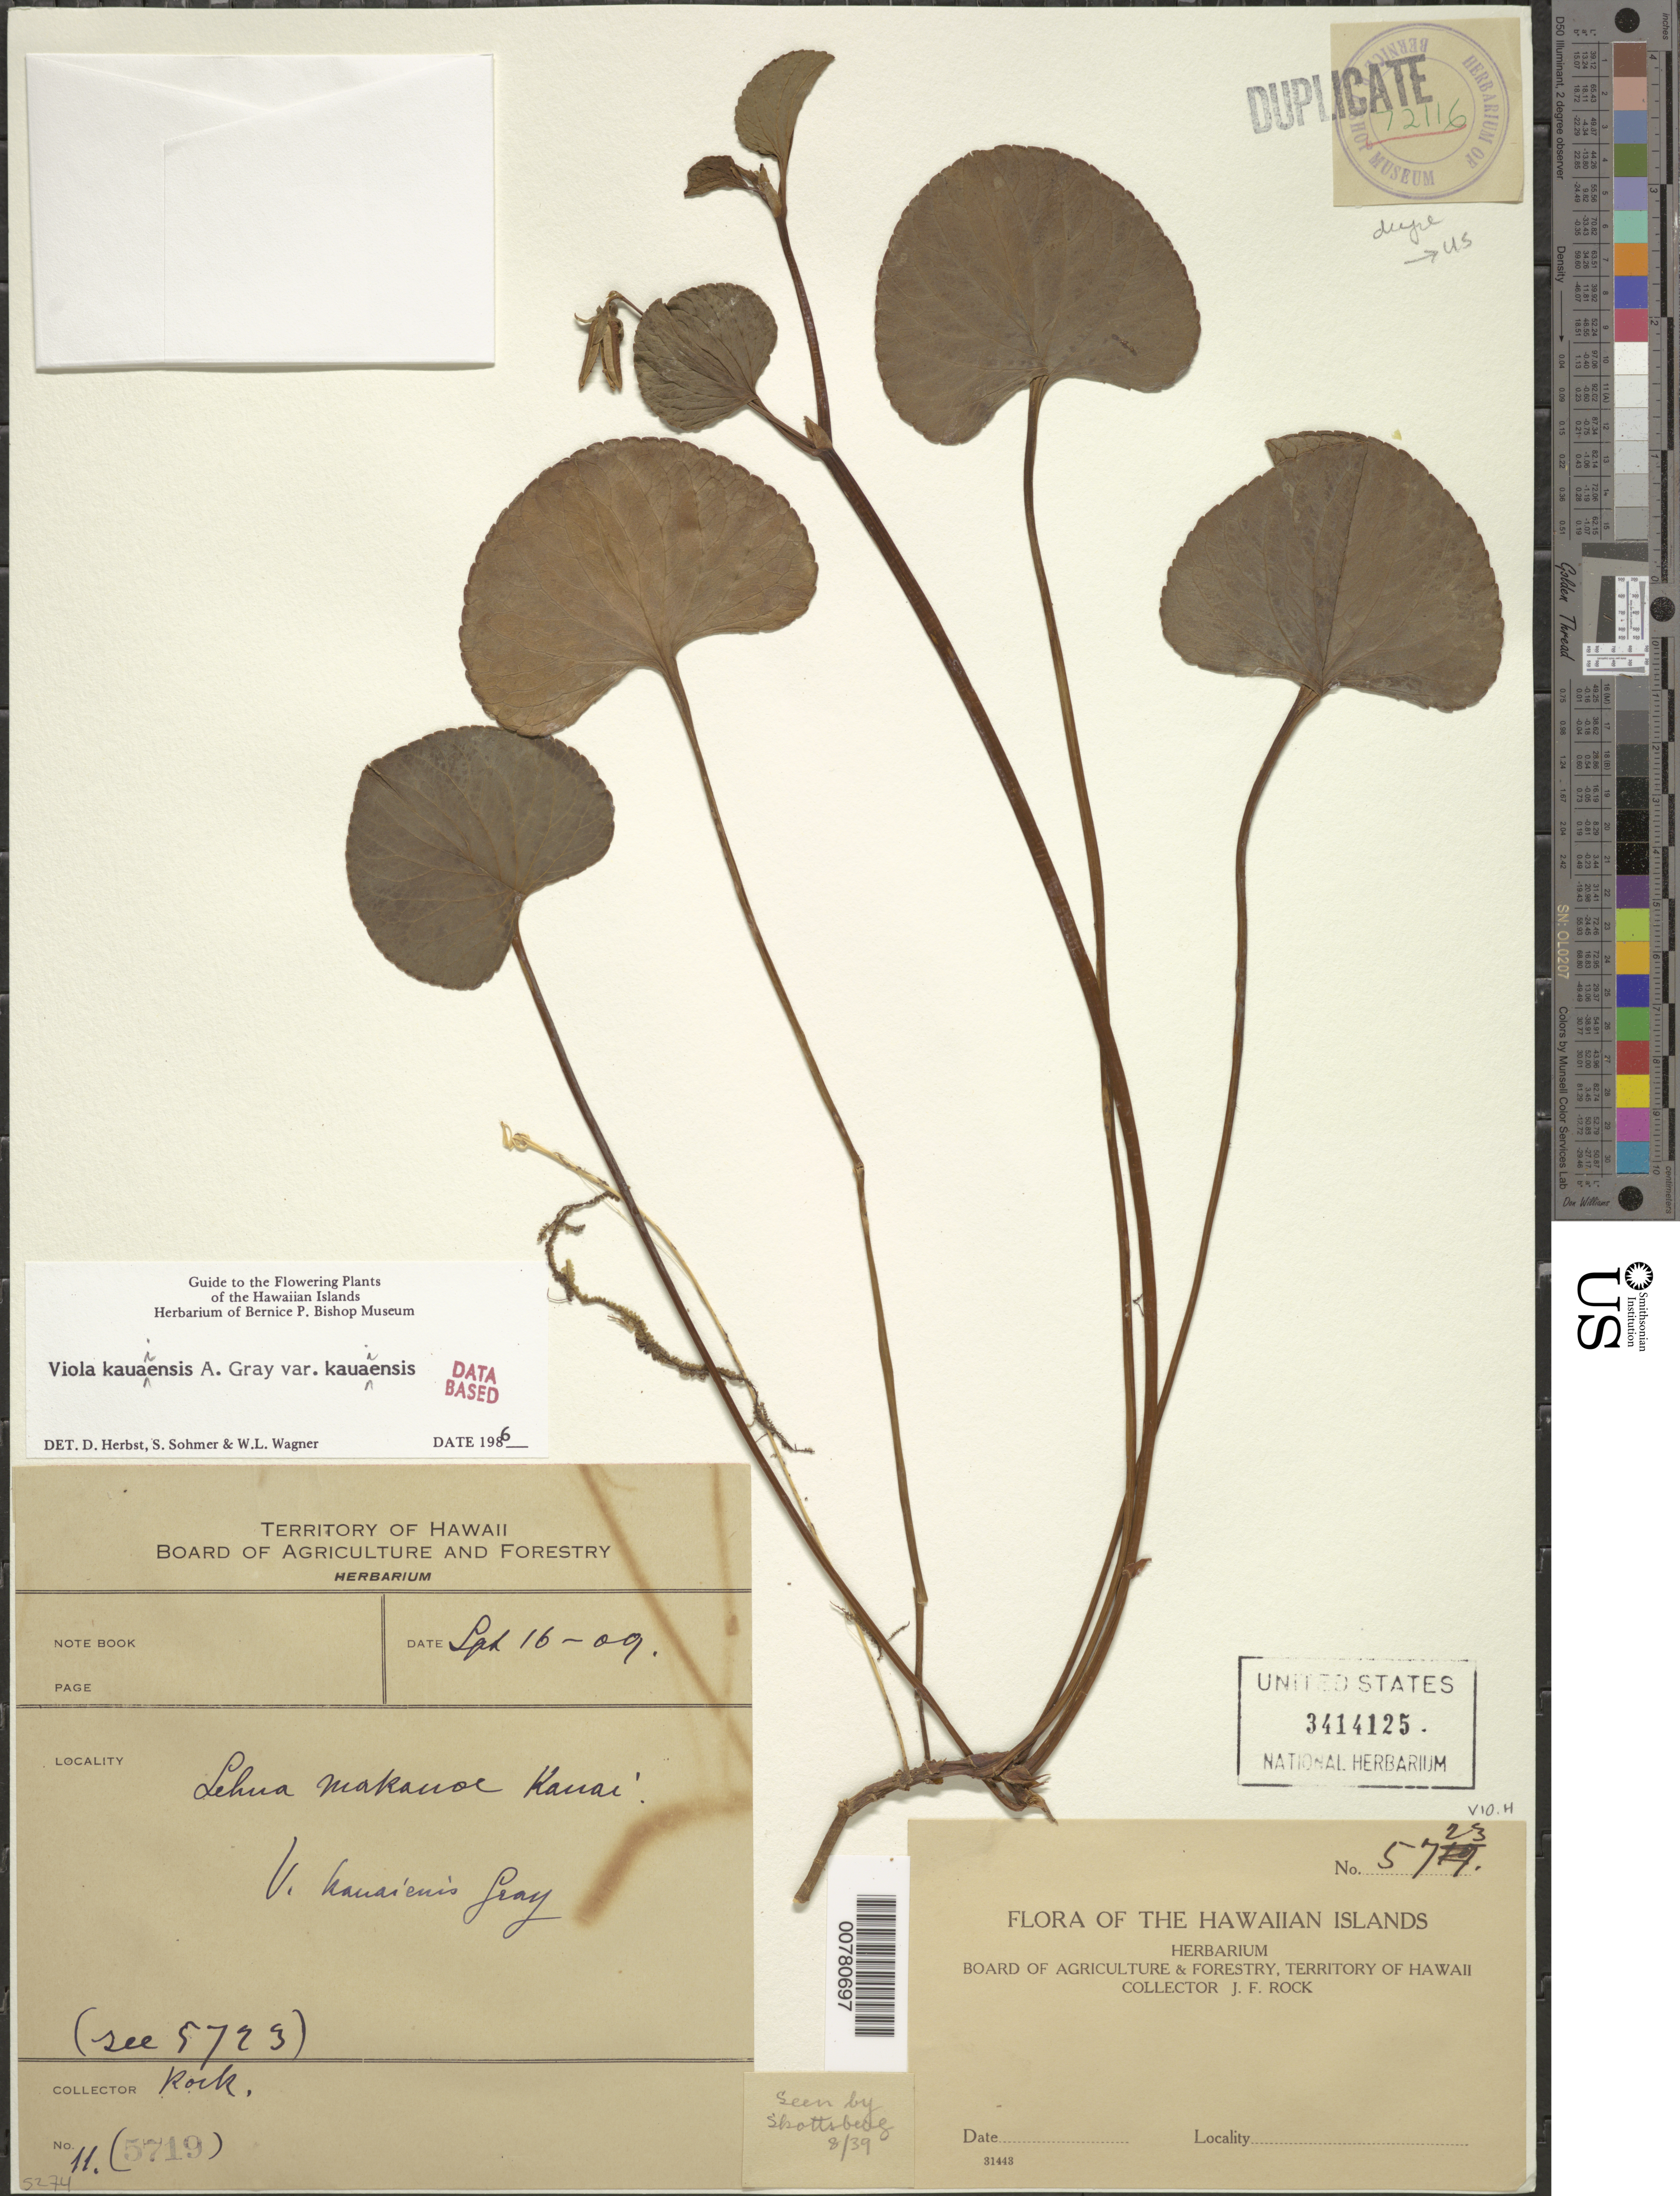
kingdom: Plantae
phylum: Tracheophyta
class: Magnoliopsida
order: Malpighiales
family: Violaceae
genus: Viola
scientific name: Viola kauaensis var. kauaensis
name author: A. Gray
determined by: Wagner, W. L.; Herbst, D. R.; Sohmer, S. H.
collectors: J. F. Rock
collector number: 5723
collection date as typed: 16 Sep 1909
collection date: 1909-09-16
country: United States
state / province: Hawaii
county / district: Kaui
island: Kaua'i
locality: Lehua Makanoe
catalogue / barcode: US 3414125